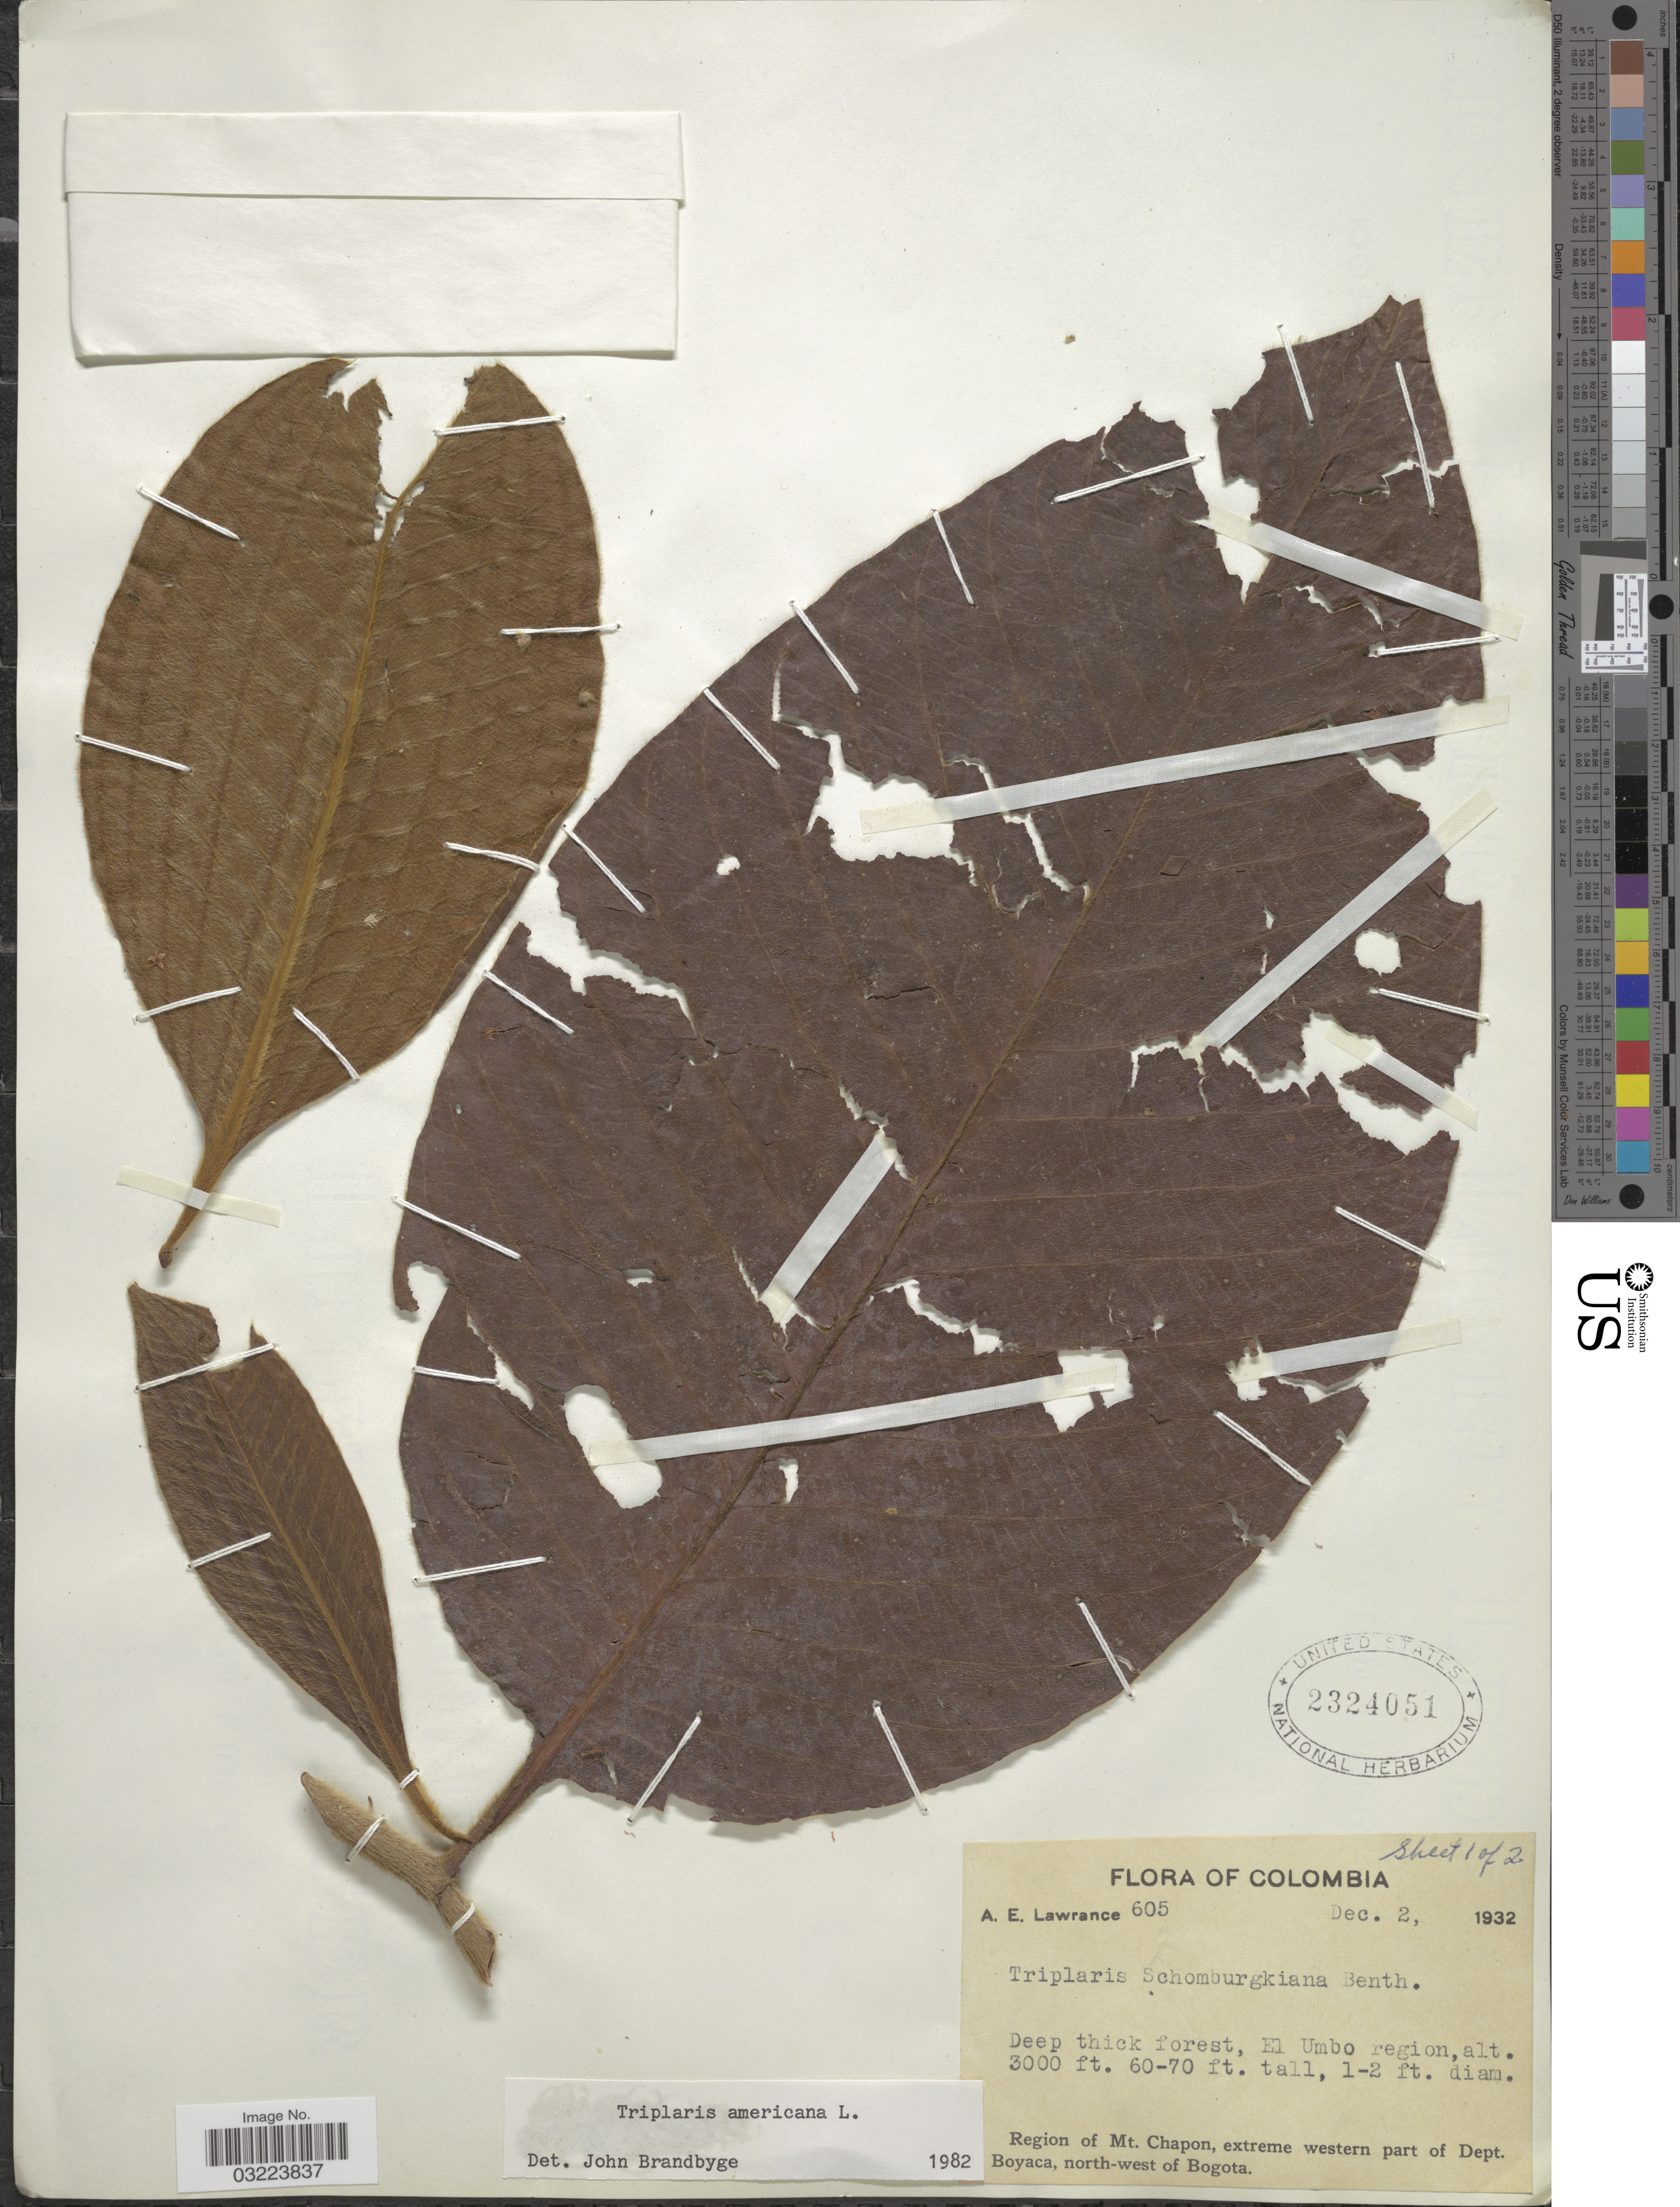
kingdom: Plantae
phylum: Tracheophyta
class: Magnoliopsida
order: Caryophyllales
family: Polygonaceae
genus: Triplaris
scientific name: Triplaris americana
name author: L.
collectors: A. Lawrance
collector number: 605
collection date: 1932-12-02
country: Colombia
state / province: Boyacá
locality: El Umbo region. Region of Mt. Chapon, extreme western part of Dept. Boyaca, north-west of Bogota.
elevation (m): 914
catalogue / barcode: US 2324051